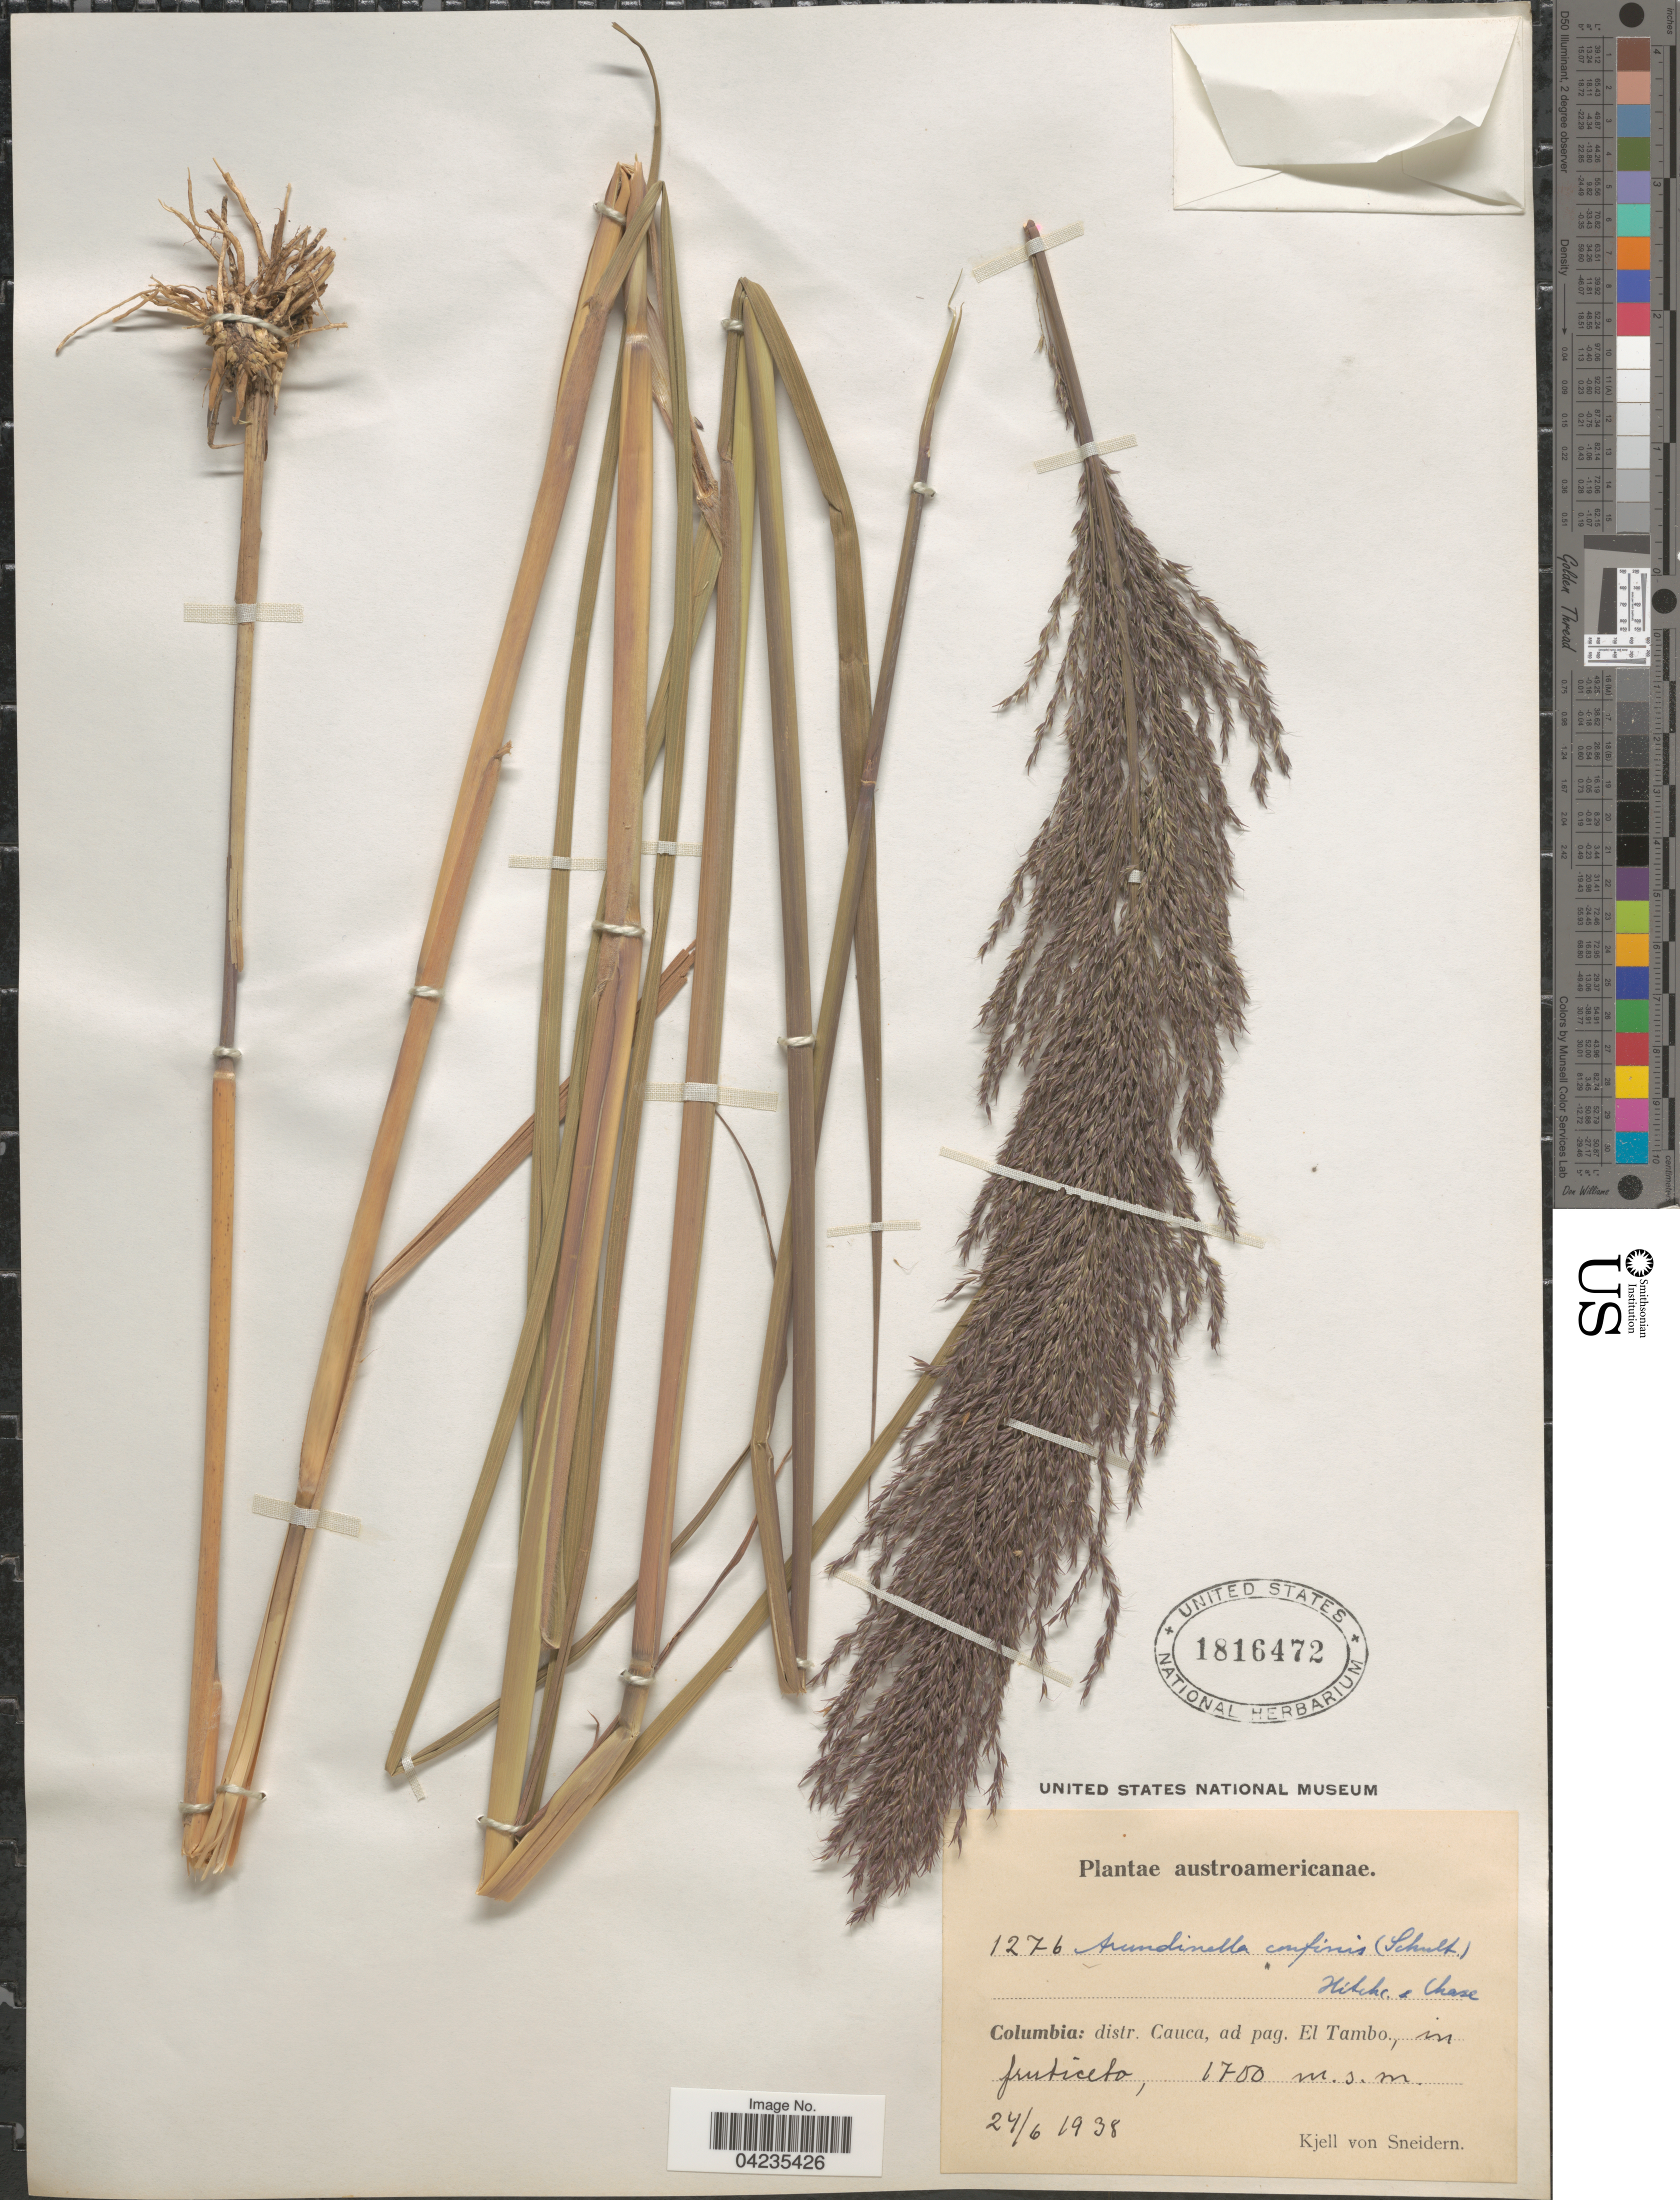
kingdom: Plantae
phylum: Tracheophyta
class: Liliopsida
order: Poales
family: Poaceae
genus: Arundinella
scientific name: Arundinella hispida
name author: (Humb. & Bonpl. ex Willd.) Kuntze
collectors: K. von Sneidern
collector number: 1276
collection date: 1938-06-24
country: Colombia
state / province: Cauca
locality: Austroamericanae. Distr. Cauca, ad pag. El Tambo.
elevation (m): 1700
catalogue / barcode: US 1816472